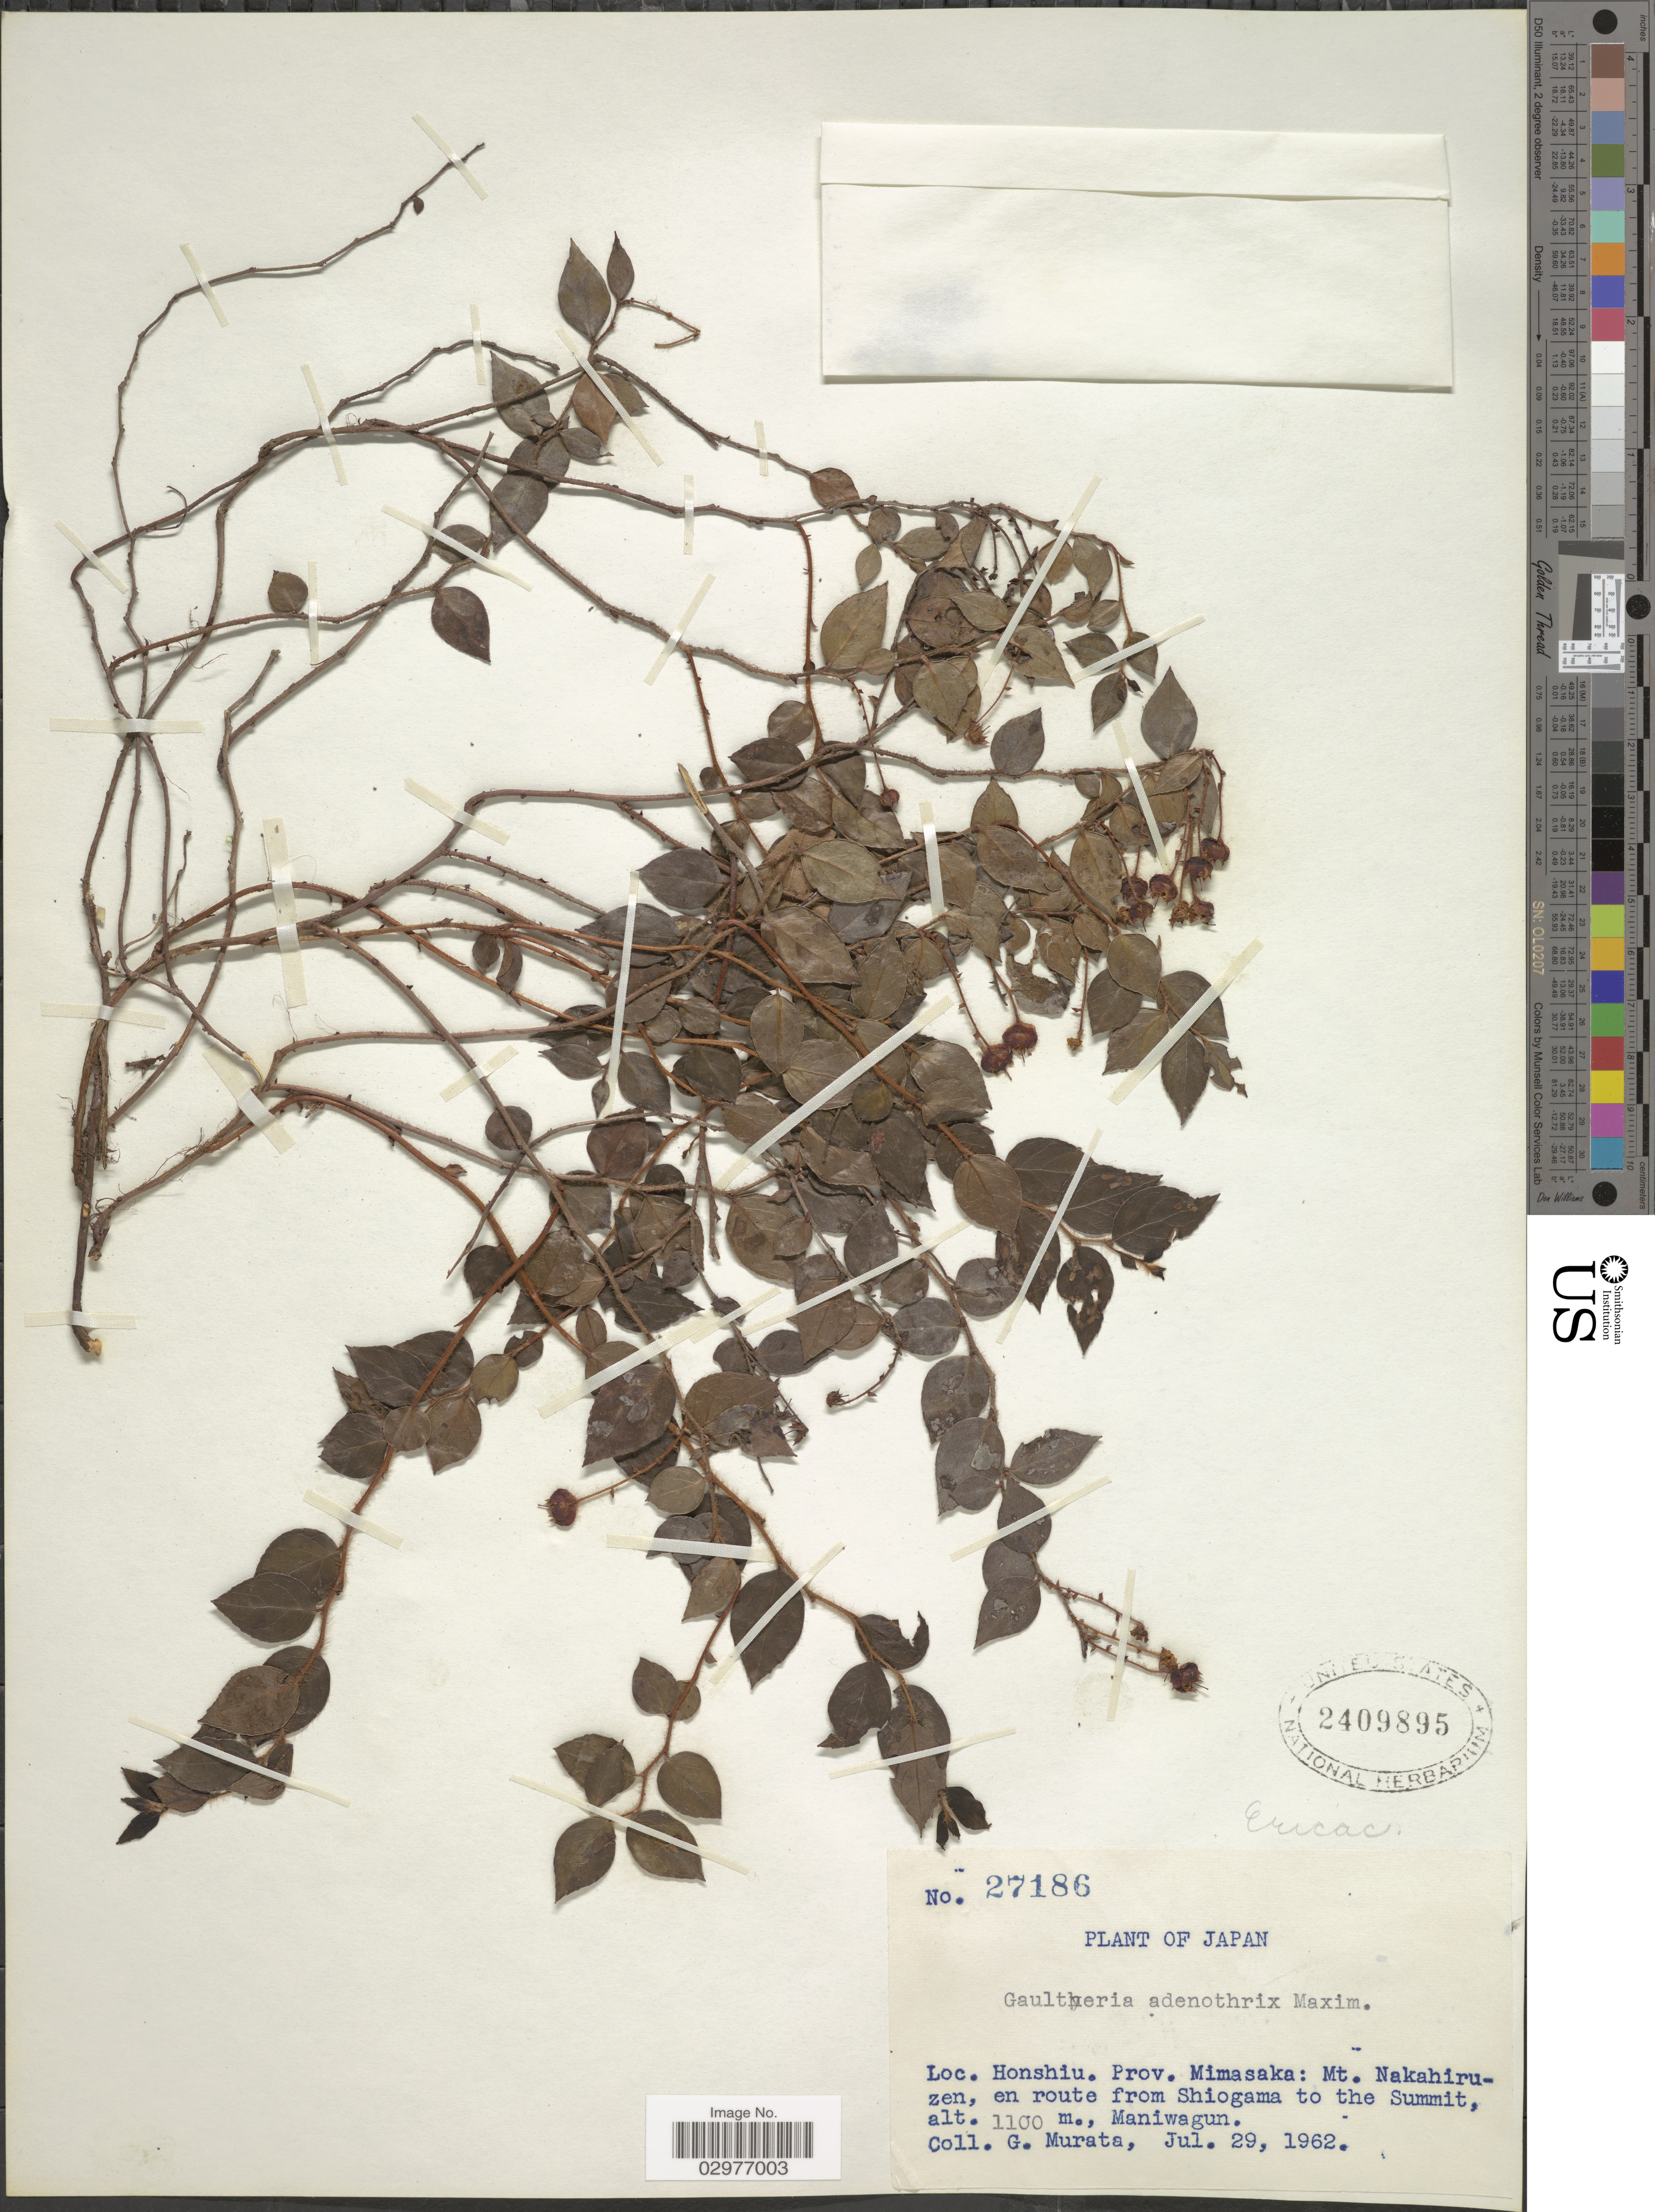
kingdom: Plantae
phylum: Tracheophyta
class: Magnoliopsida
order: Ericales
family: Ericaceae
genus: Gaultheria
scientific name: Gaultheria adenothrix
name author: (Miq.) Maxim.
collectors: G. Murata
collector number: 27186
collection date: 1962-07-29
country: Japan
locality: Honshiu. Prov. Mimasaka: Mt. Nakahiruzen, en route from Shiogama to the Summit, Maniwagun.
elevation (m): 1100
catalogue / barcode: US 2409895